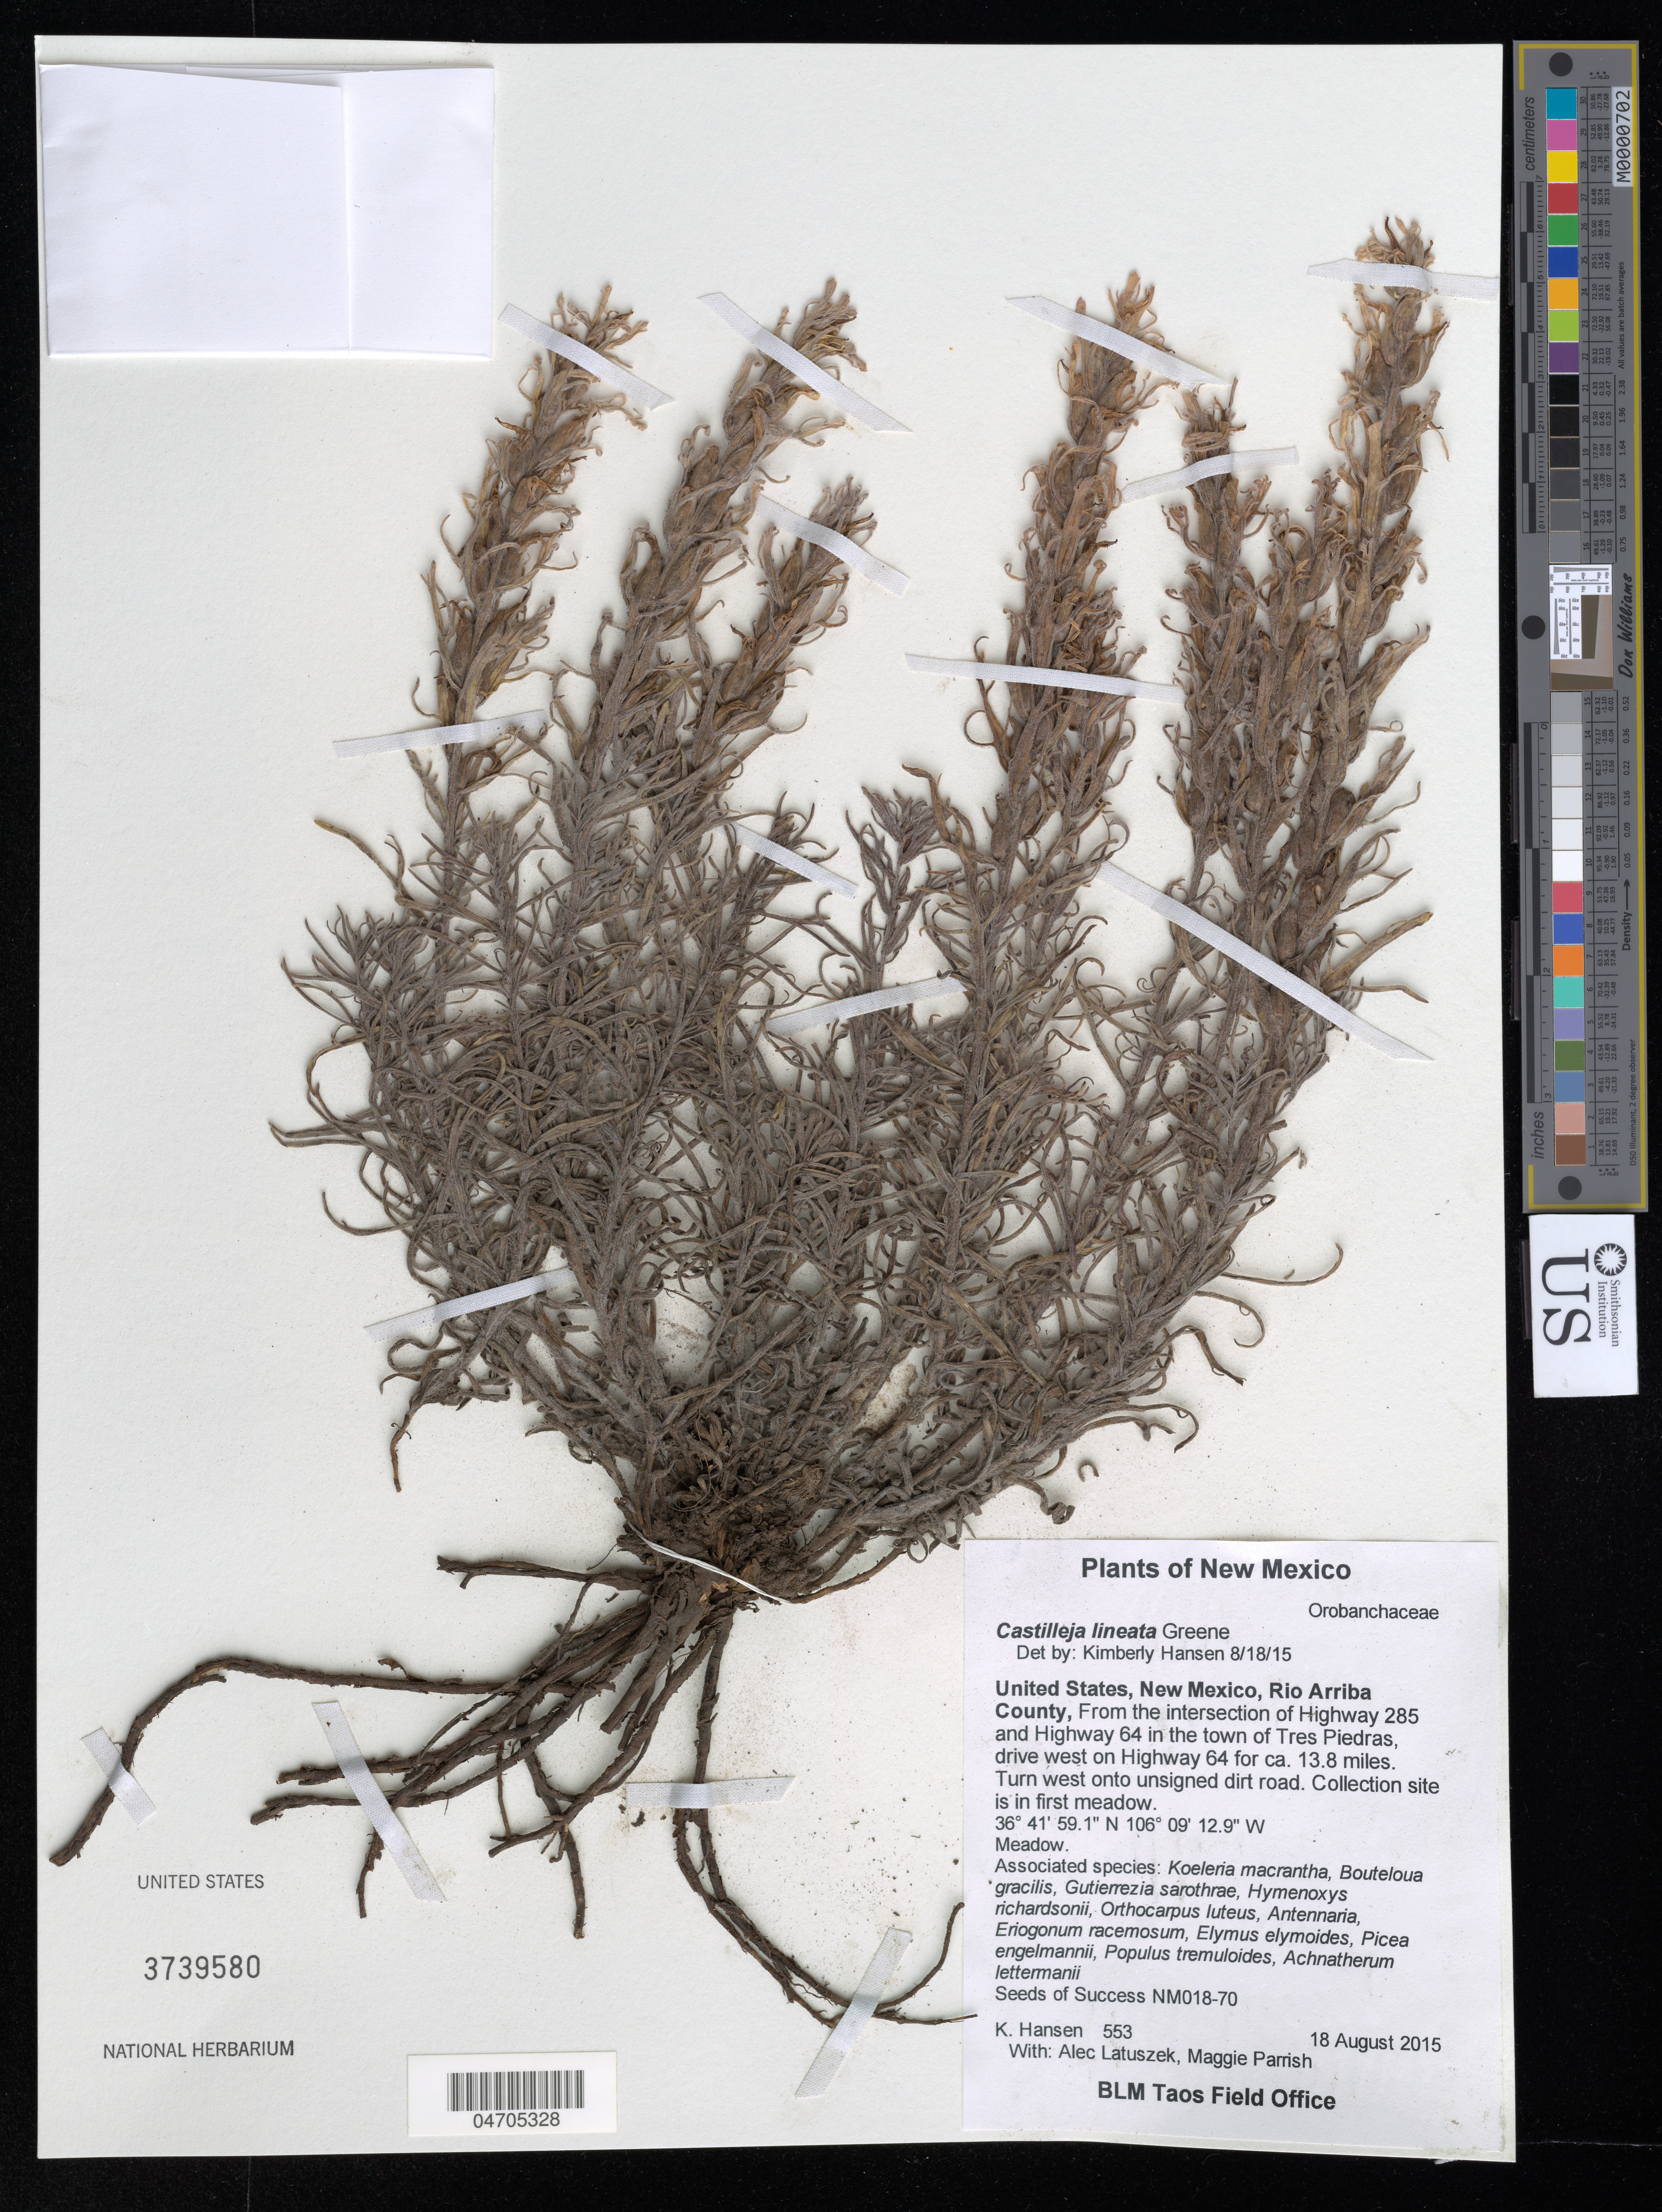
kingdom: Plantae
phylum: Tracheophyta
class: Magnoliopsida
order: Lamiales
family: Orobanchaceae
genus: Castilleja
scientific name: Castilleja lineata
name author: Greene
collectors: K. Hansen, A. Latuszek & M. Parrish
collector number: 553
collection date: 2015-08-18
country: United States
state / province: New Mexico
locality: Rio Arriba County, From the intersection of Highway 285 and Highway 64 in the town of Tres Piedras, drive west on Highway 64 for ca. 13.8 miles. Turn west onto unsigned dirt road. Collection site is in first meadow. Meadow.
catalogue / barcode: US 3739580